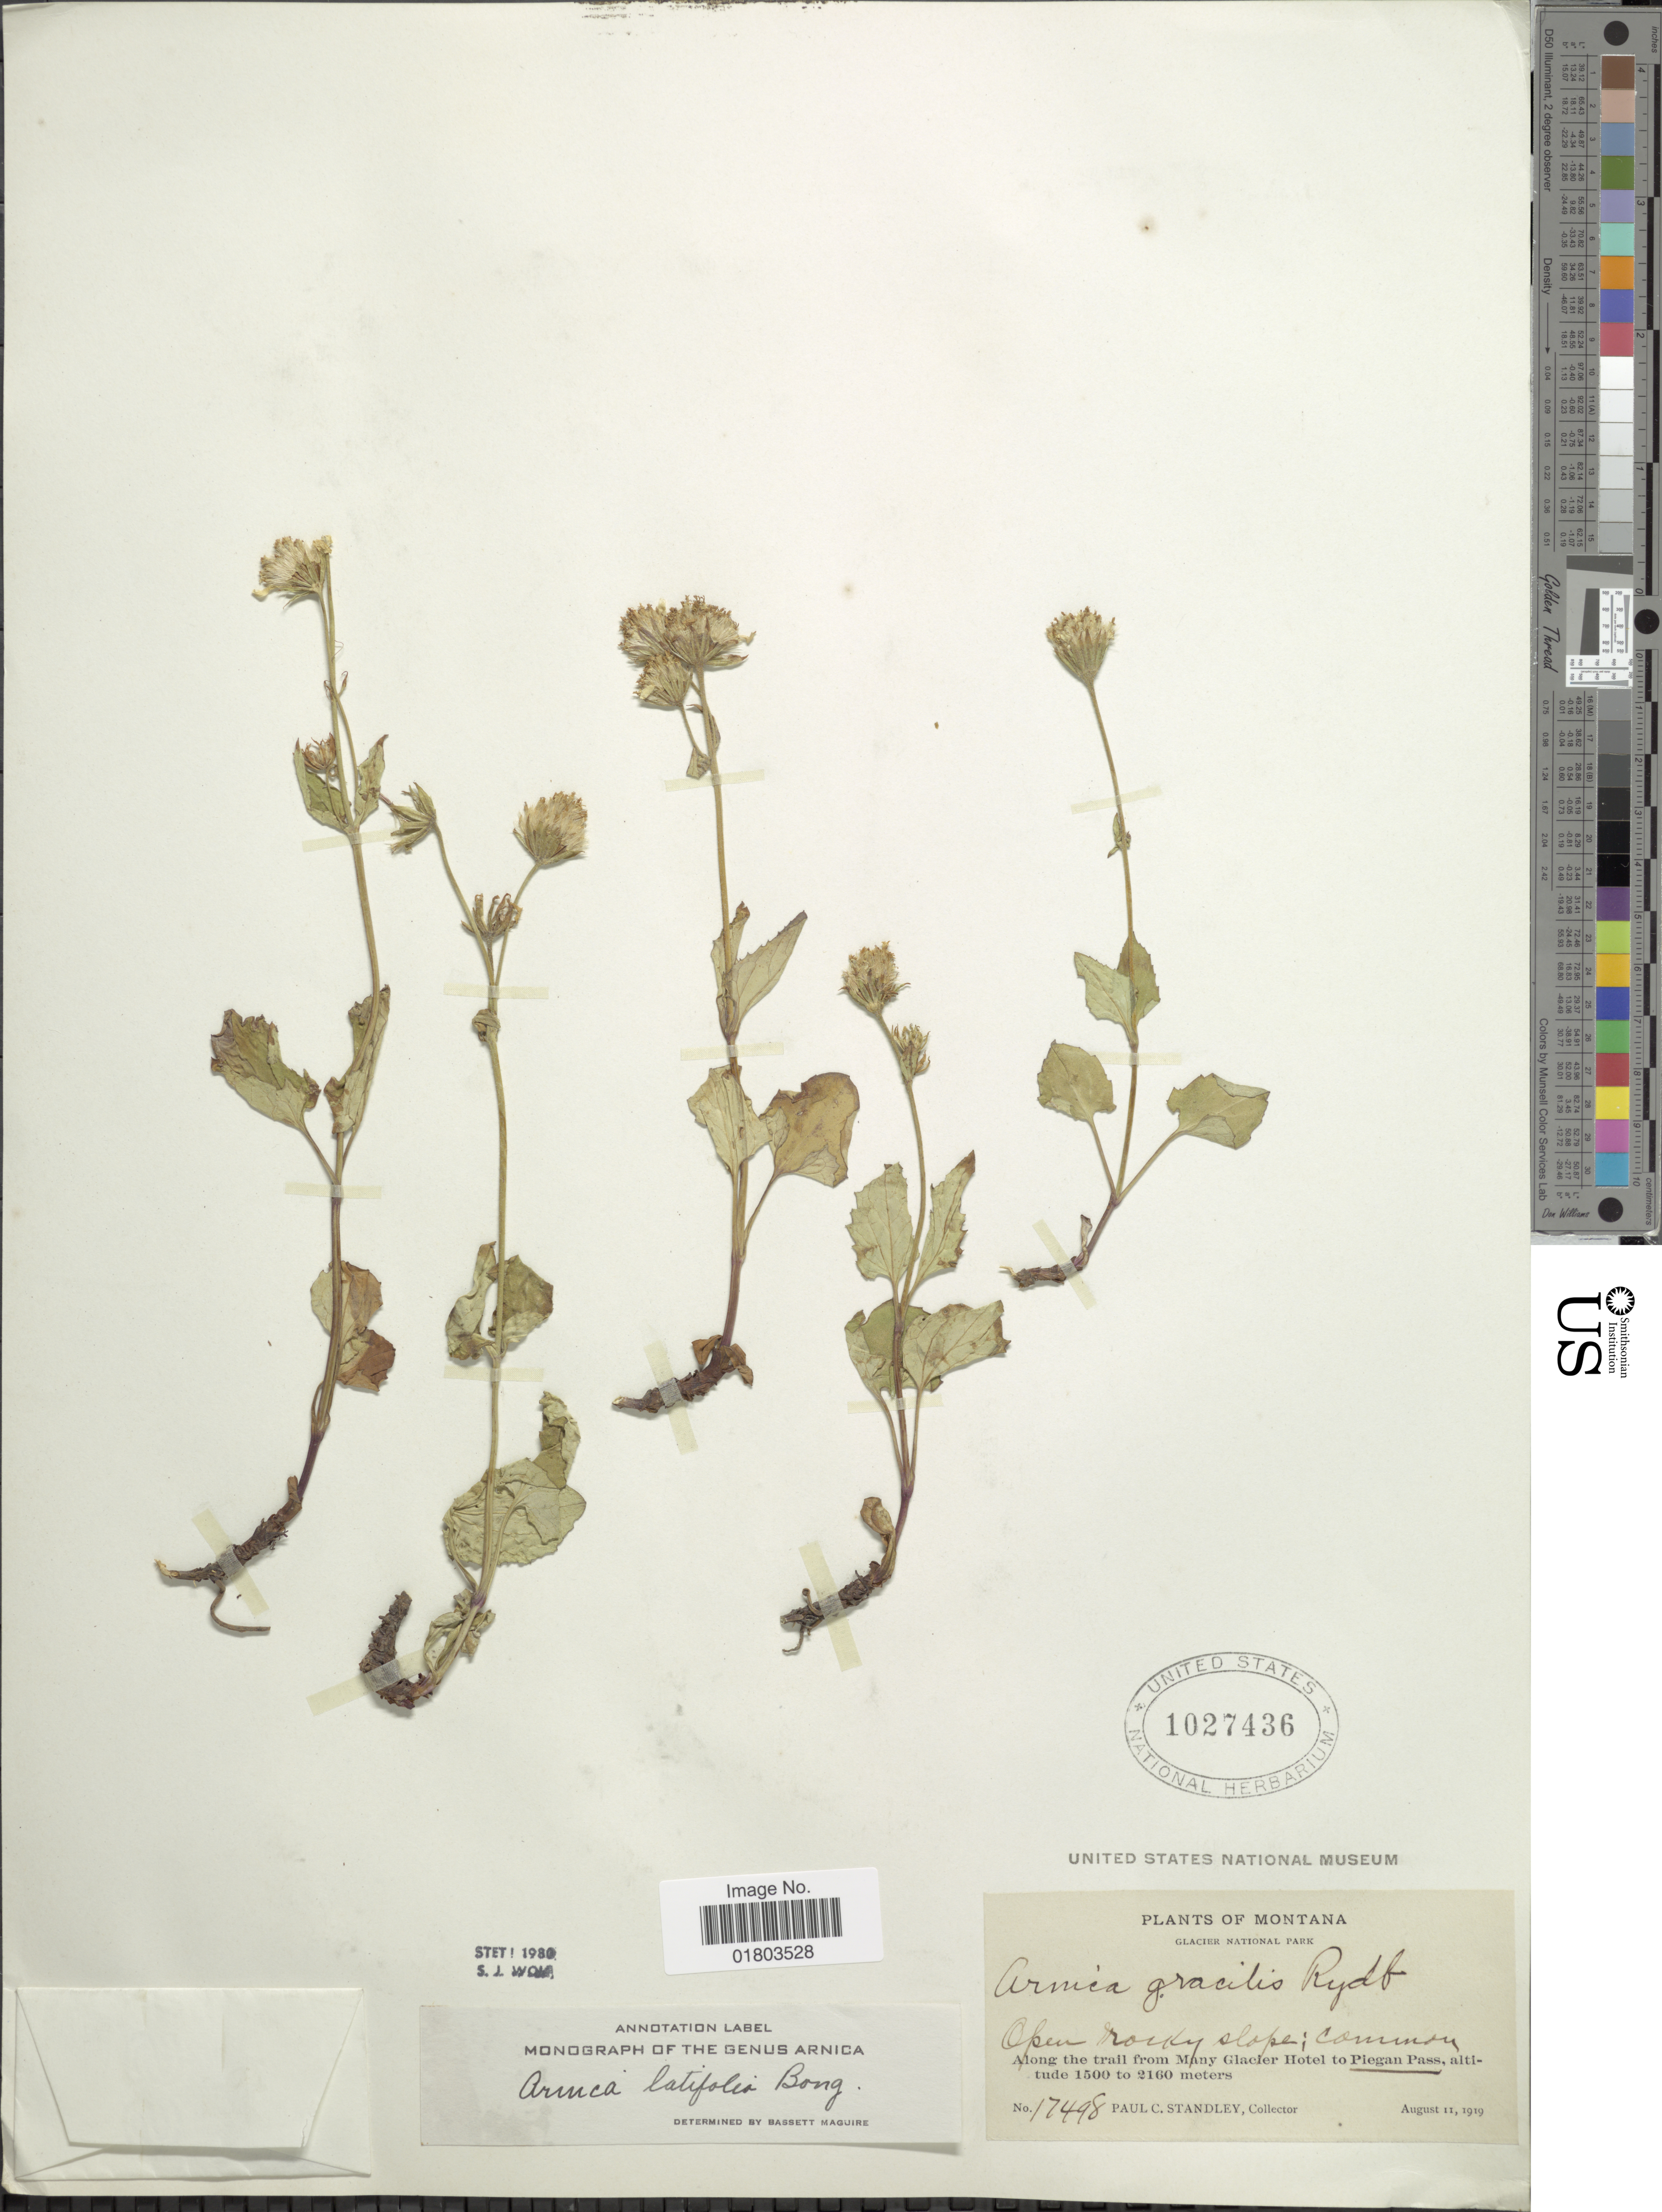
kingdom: Plantae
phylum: Tracheophyta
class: Magnoliopsida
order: Asterales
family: Asteraceae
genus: Arnica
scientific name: Arnica latifolia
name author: Bong.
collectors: P. C. Standley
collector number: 17498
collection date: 1919-08-11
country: United States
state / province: Montana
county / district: Glacier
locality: Glacier National Park, Open rocky slope; common, Along the trail from Many Glacier Hotel to Piegan Pass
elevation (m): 1500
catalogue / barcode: US 1027436